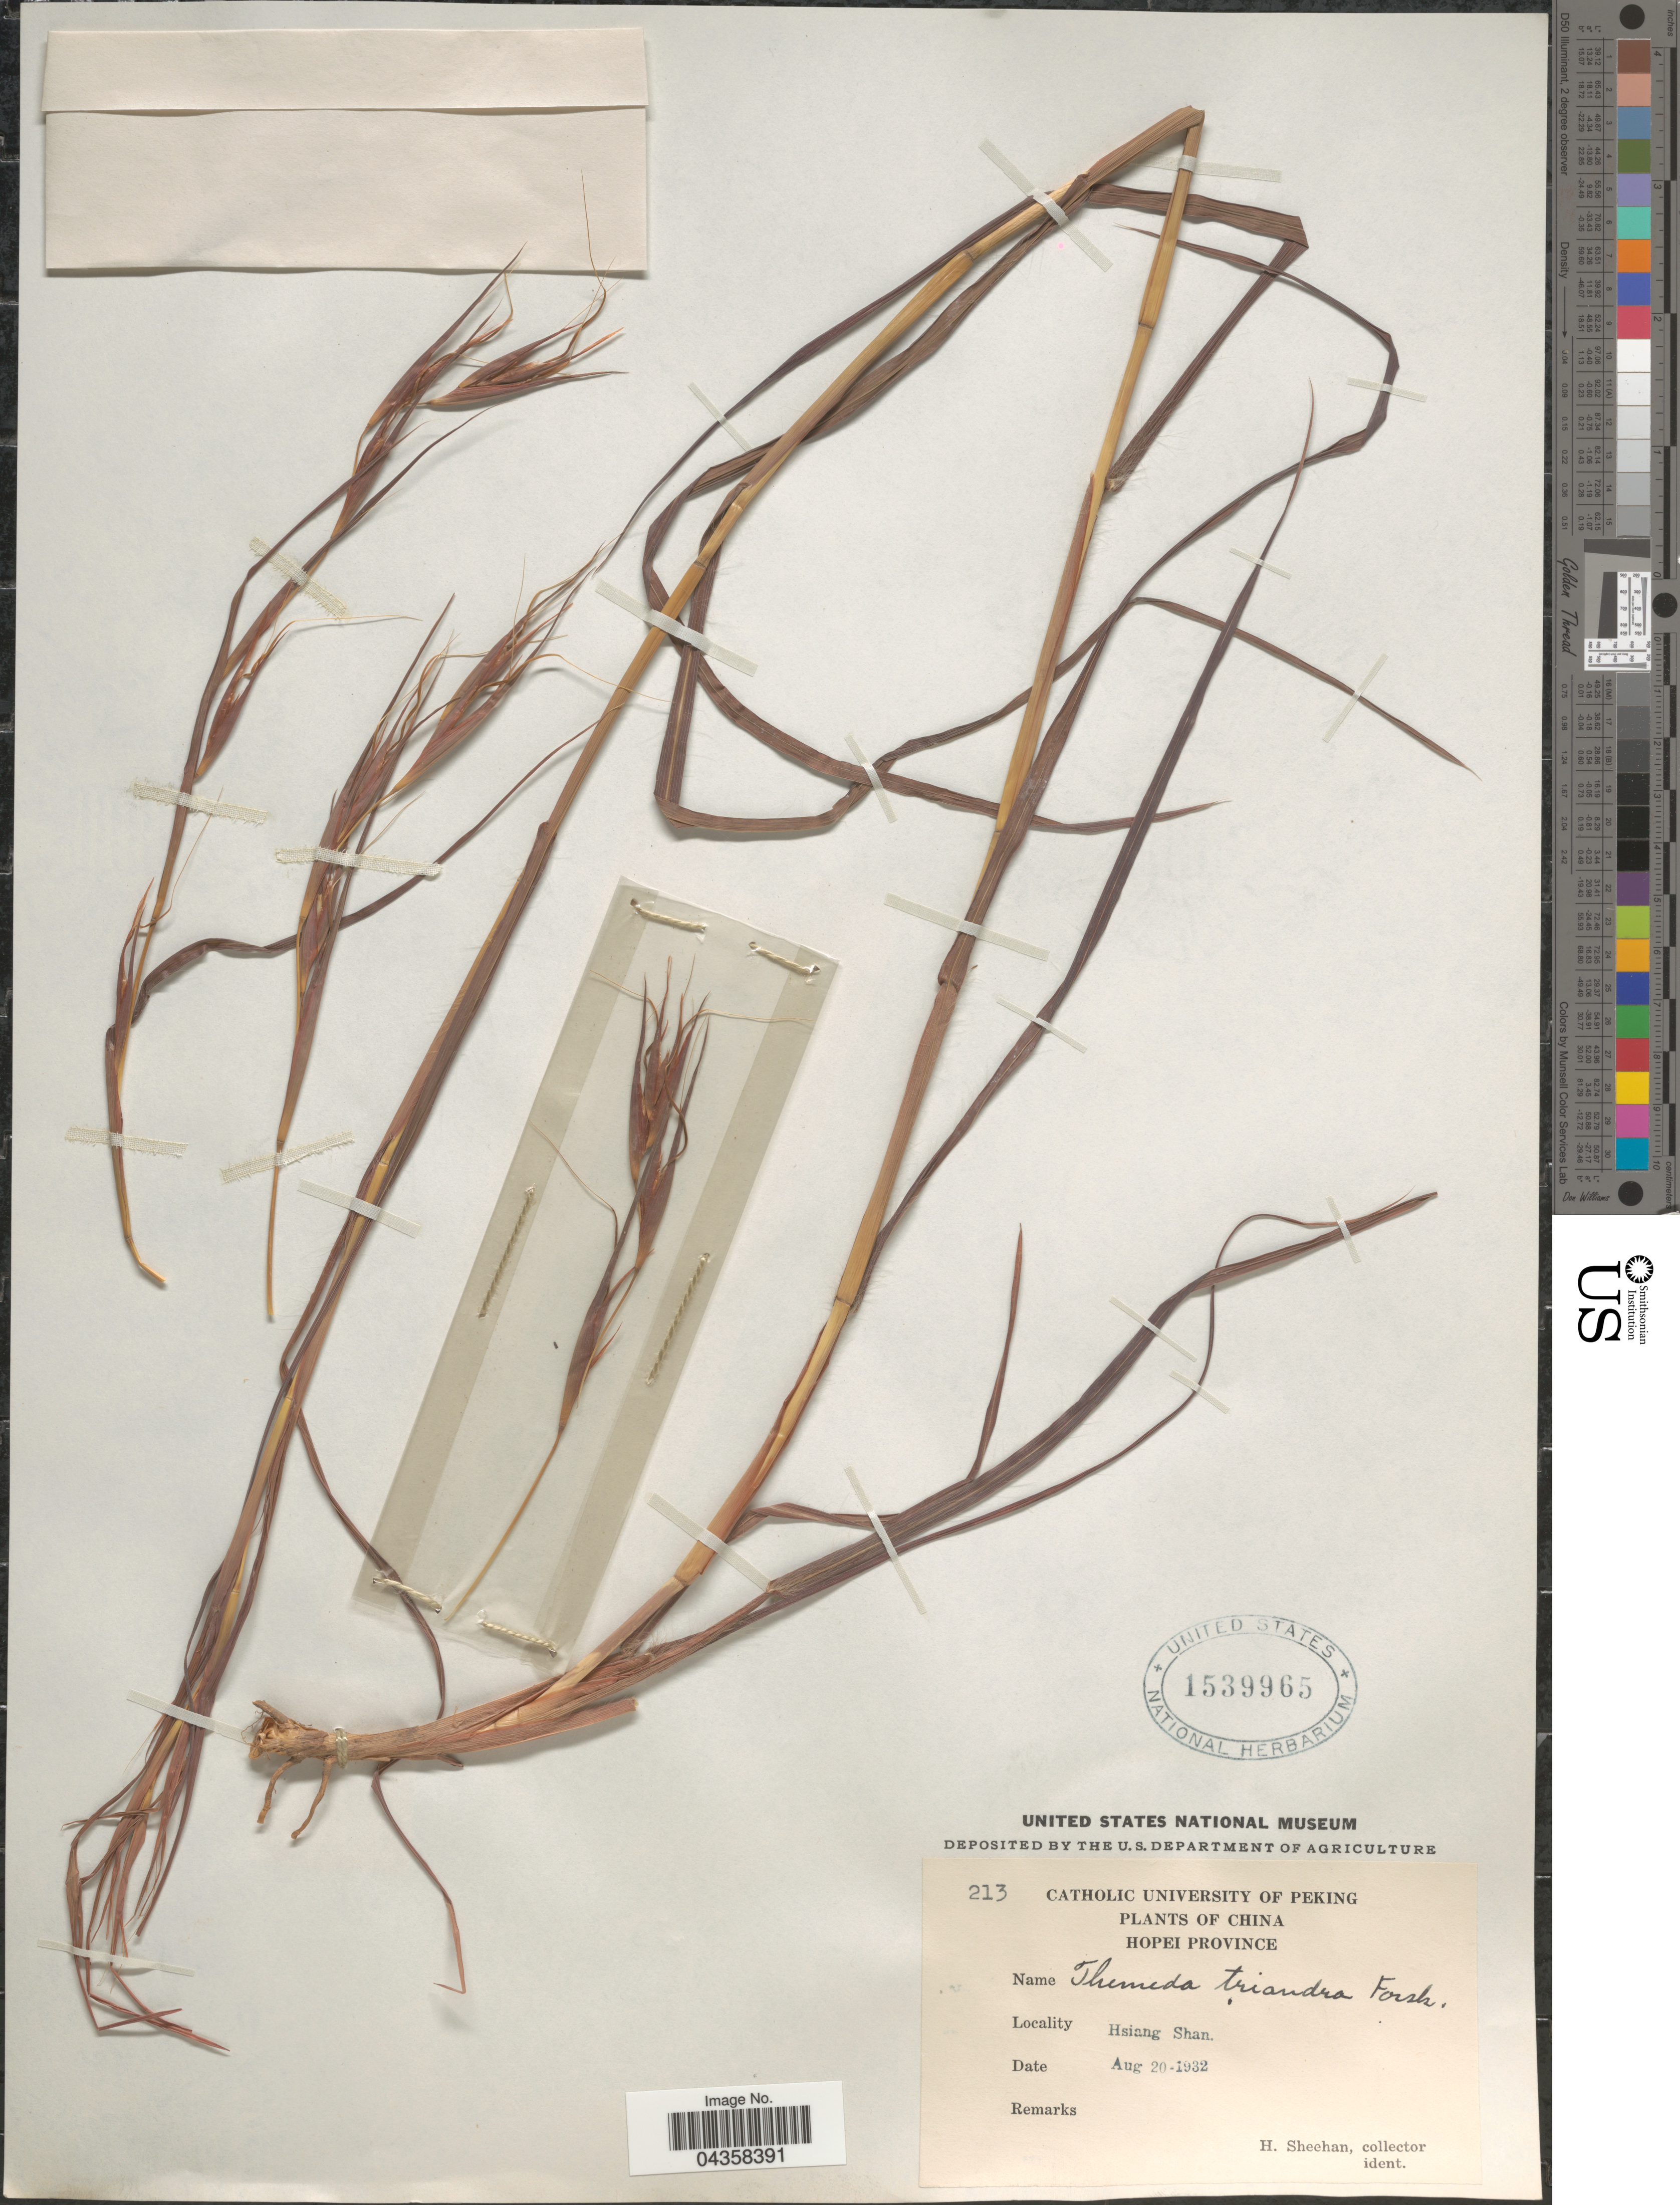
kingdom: Plantae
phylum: Tracheophyta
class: Liliopsida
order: Poales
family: Poaceae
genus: Themeda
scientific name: Themeda triandra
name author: Forssk.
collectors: H. Sheehan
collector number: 213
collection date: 1932-08-20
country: China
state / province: Hebei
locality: Hopei Province. Hsiang Shan.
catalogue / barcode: US 1539965